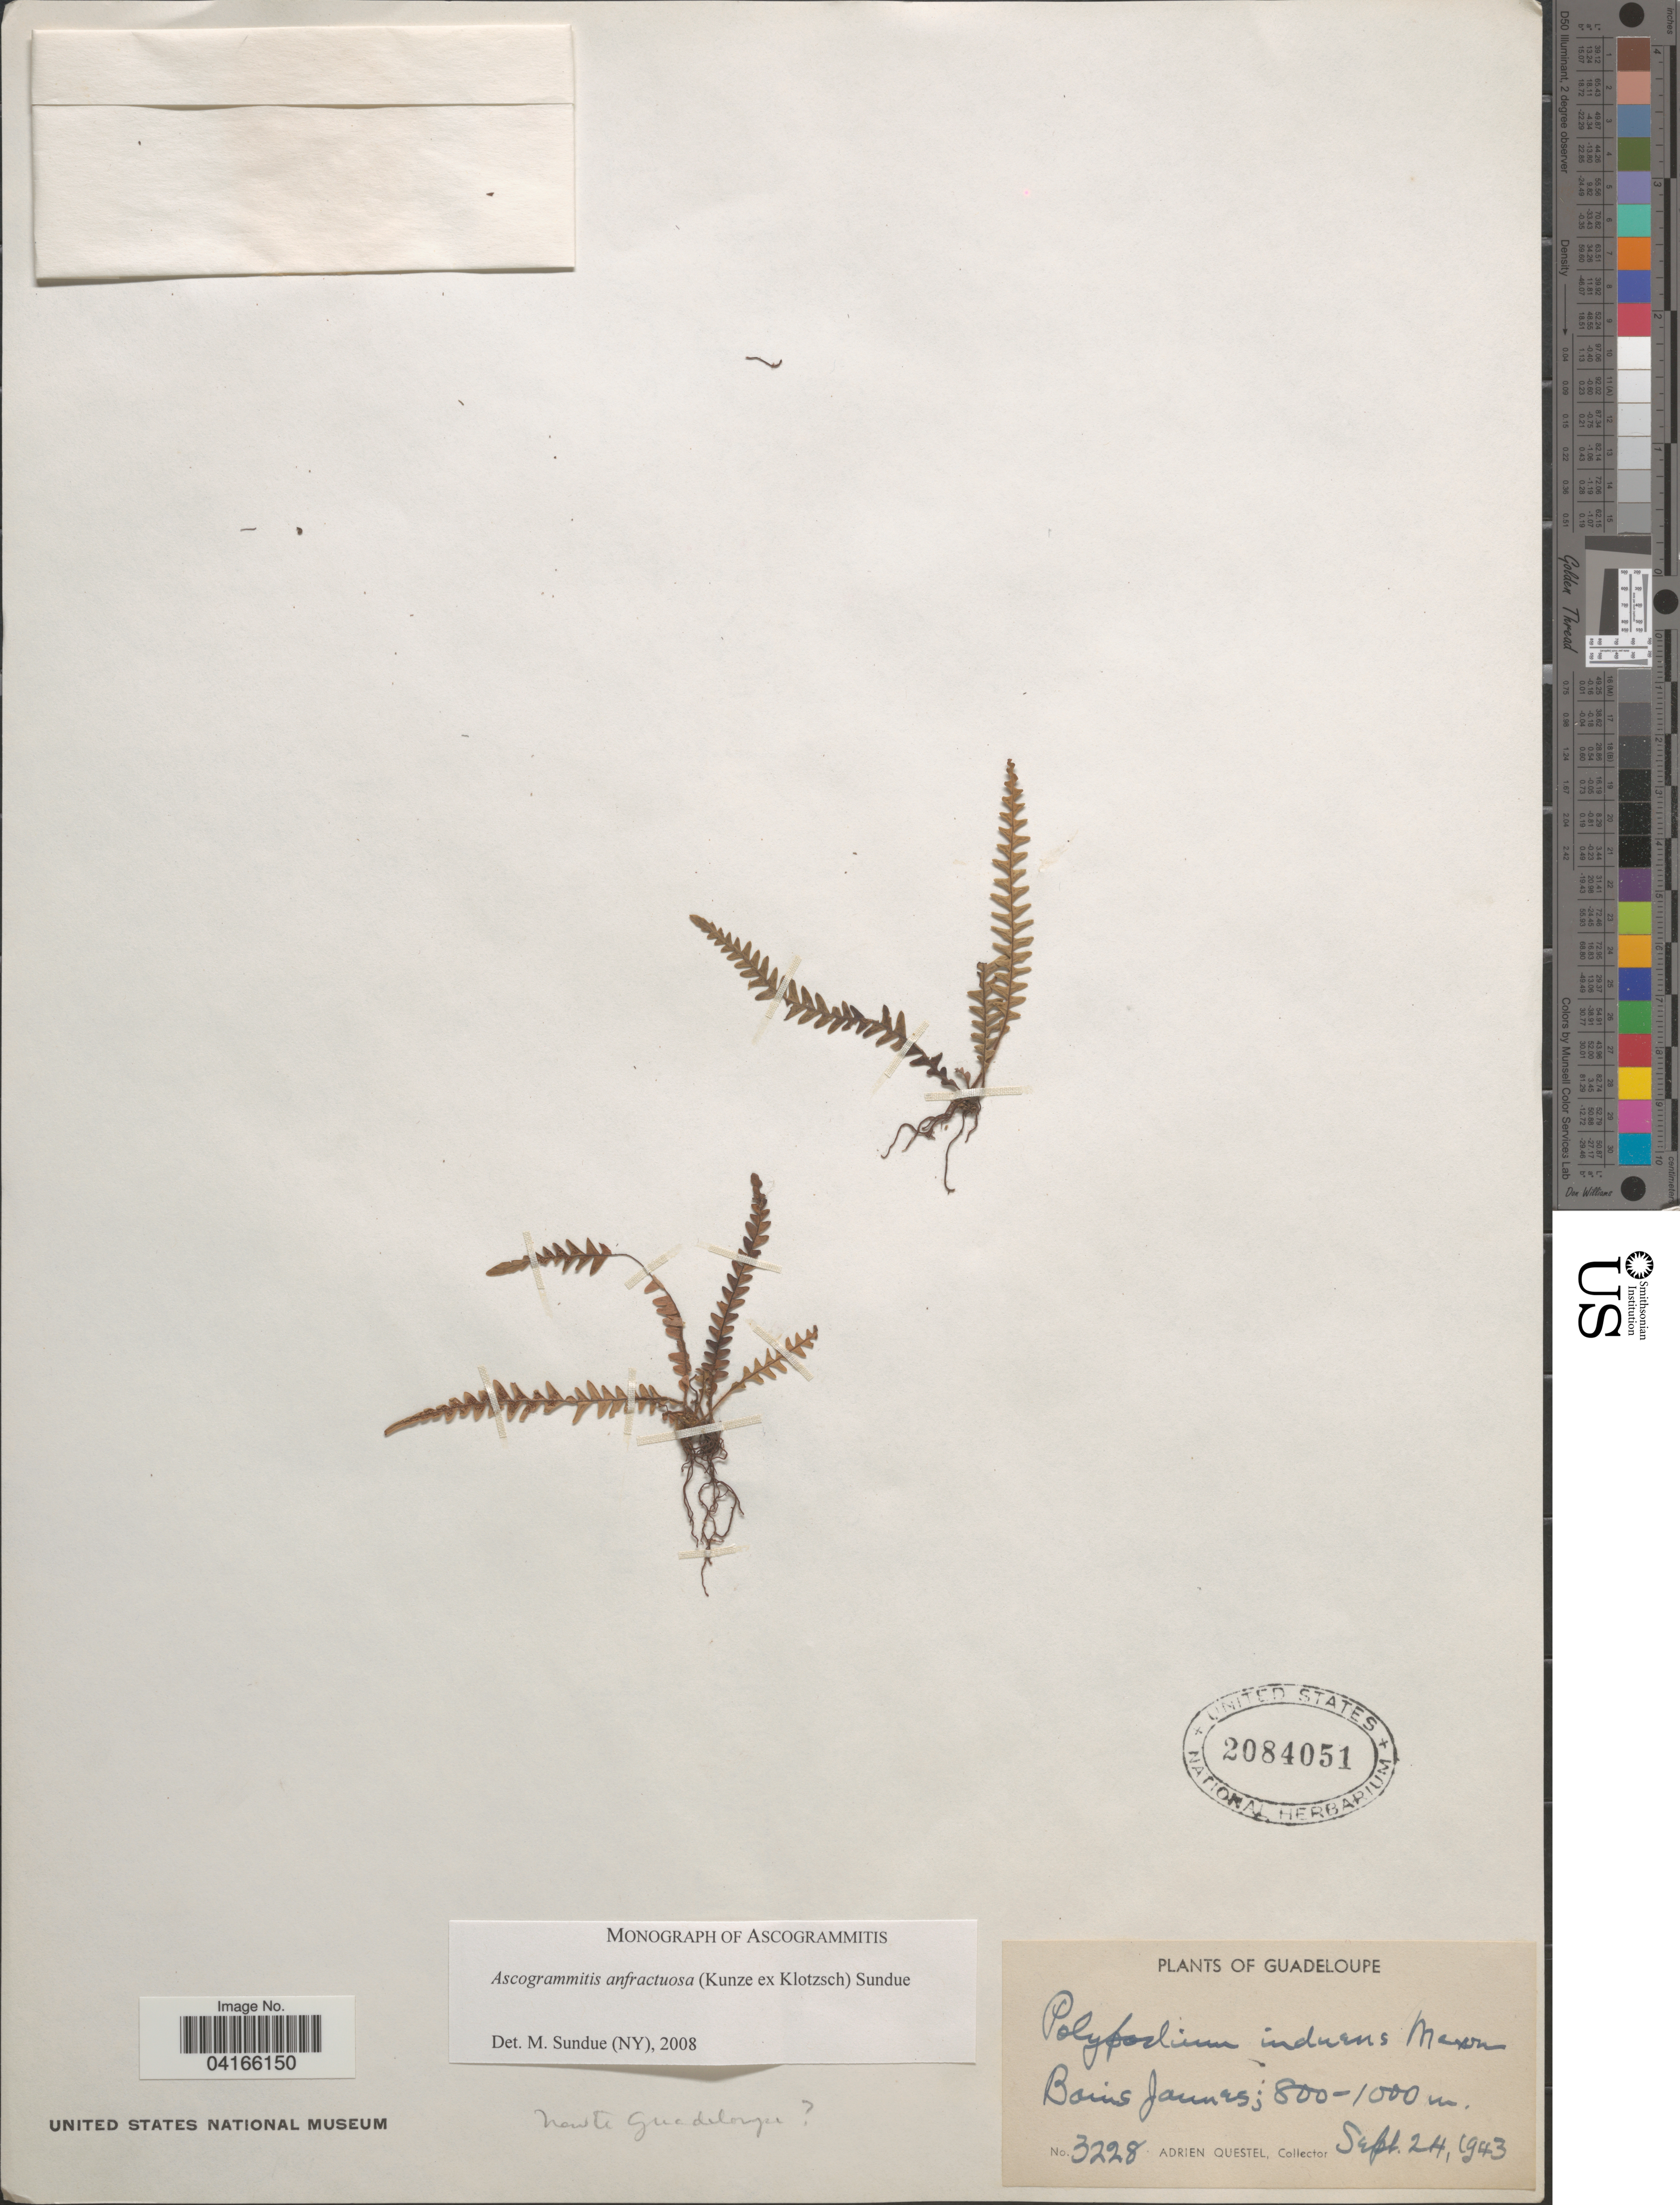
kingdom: Plantae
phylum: Tracheophyta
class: Polypodiopsida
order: Polypodiales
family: Polypodiaceae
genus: Ascogrammitis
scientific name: Ascogrammitis anfractuosa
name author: (Kunze ex Klotzsch) Sundue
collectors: A. Questel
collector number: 3228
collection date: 1943-09-24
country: Guadeloupe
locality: Bains Jaunes.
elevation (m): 800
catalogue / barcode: US 2084051